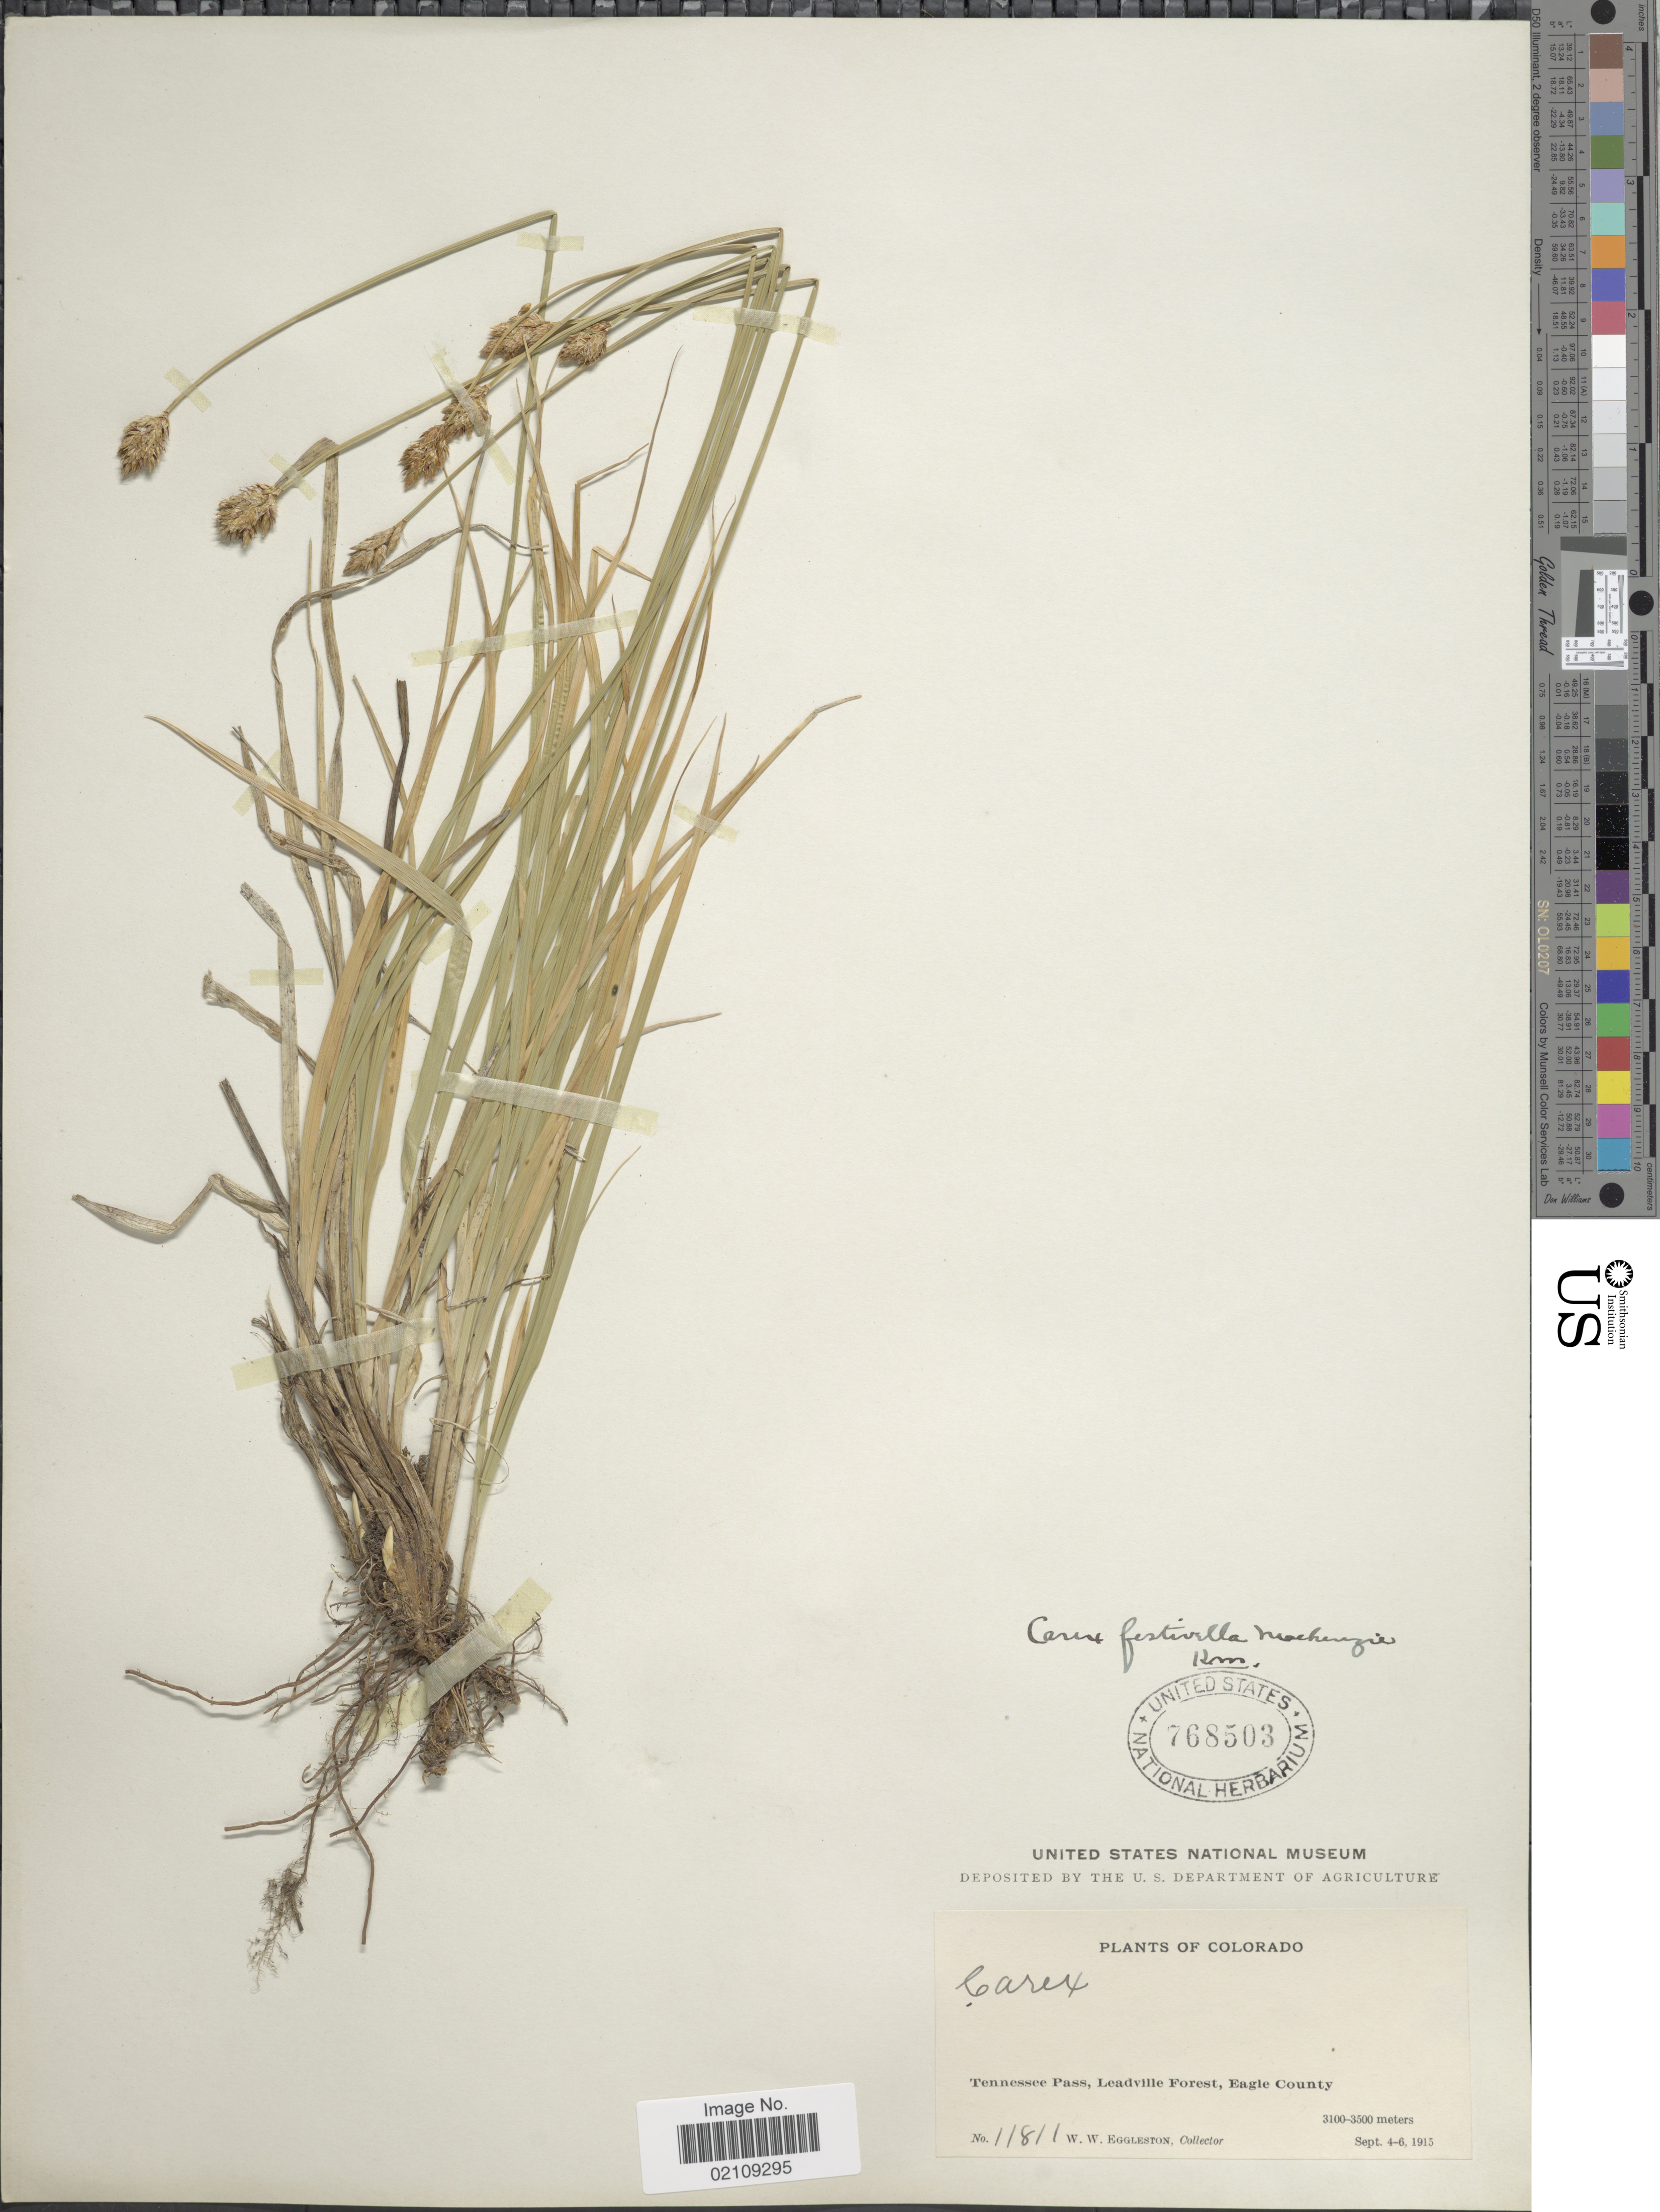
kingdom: Plantae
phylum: Tracheophyta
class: Liliopsida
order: Poales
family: Cyperaceae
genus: Carex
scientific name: Carex microptera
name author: Mack.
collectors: W. W. Eggleston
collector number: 11811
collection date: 1915-09-04/1915-09-06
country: United States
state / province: Colorado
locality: Tennessee Pass, Leadville Forest, Eagle County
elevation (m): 3100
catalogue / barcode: US 768503